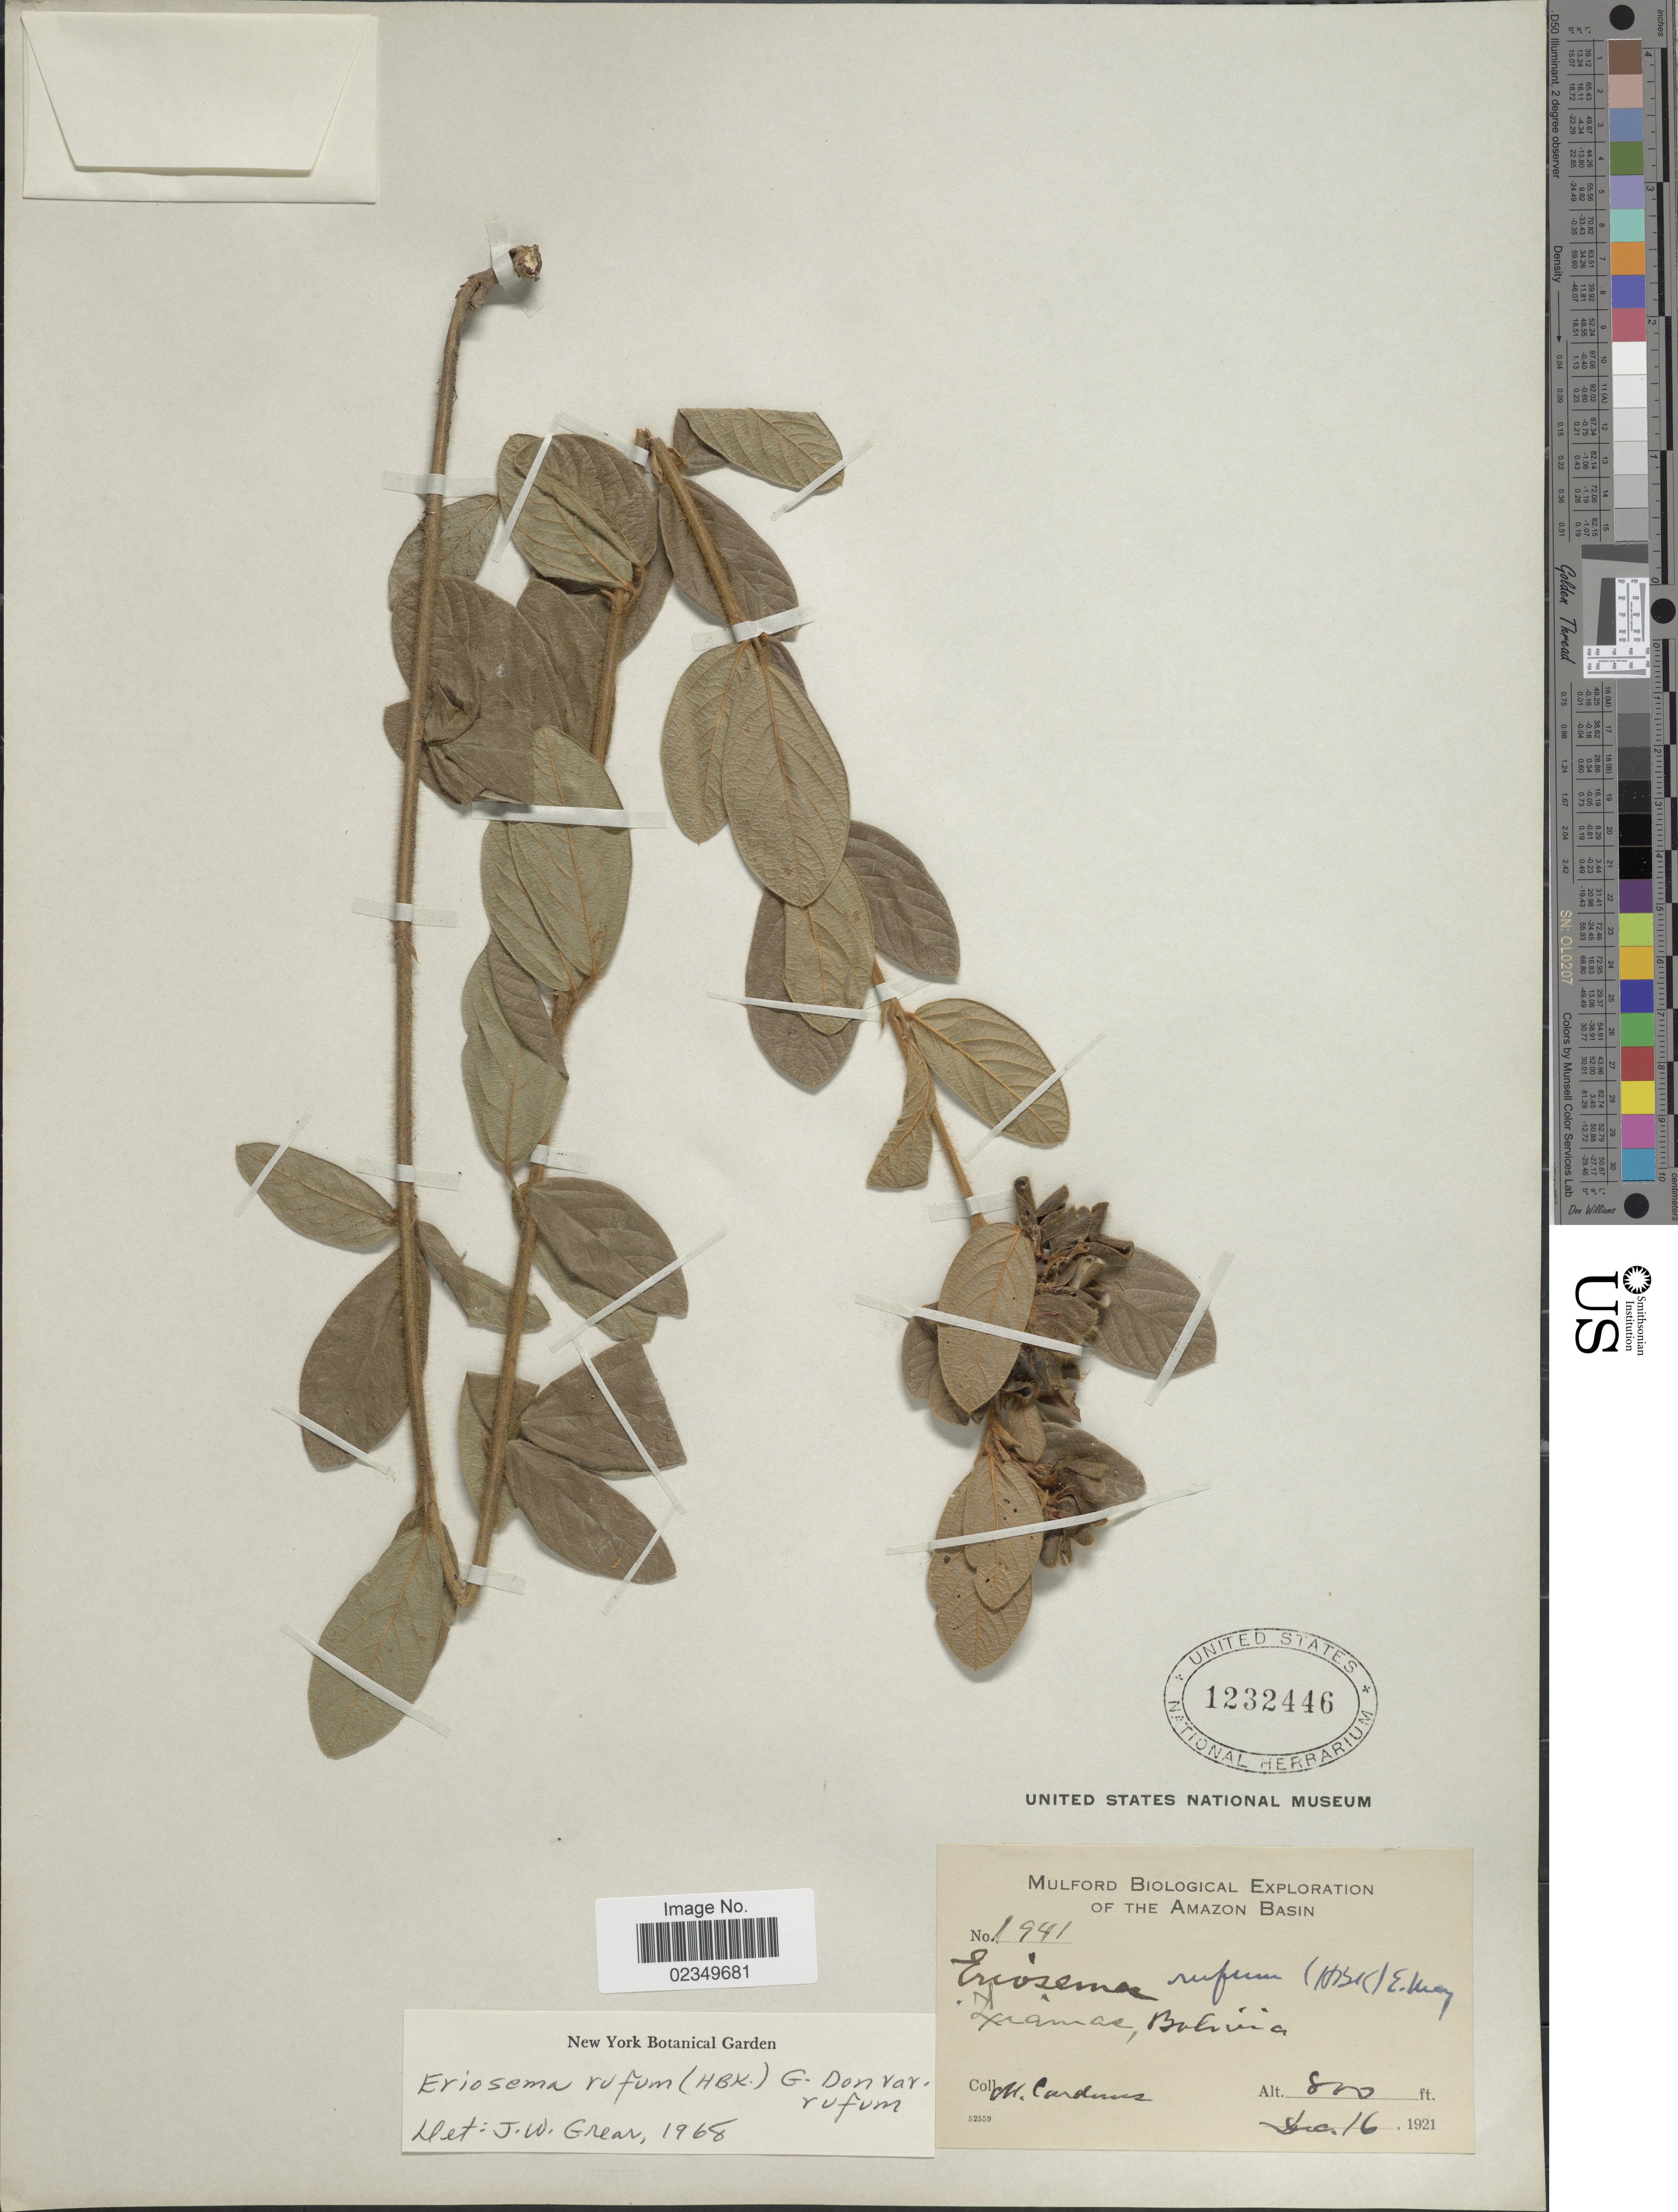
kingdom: Plantae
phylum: Tracheophyta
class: Magnoliopsida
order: Fabales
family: Fabaceae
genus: Eriosema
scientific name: Eriosema rufum var. rufum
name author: (Kunth) G. Don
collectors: M. Cárdenas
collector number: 1941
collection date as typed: Dec. 16, 1921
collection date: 1921-12-16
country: Bolivia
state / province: La Paz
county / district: Iturralde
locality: Ixiamas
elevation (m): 244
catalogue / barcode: US 1232446